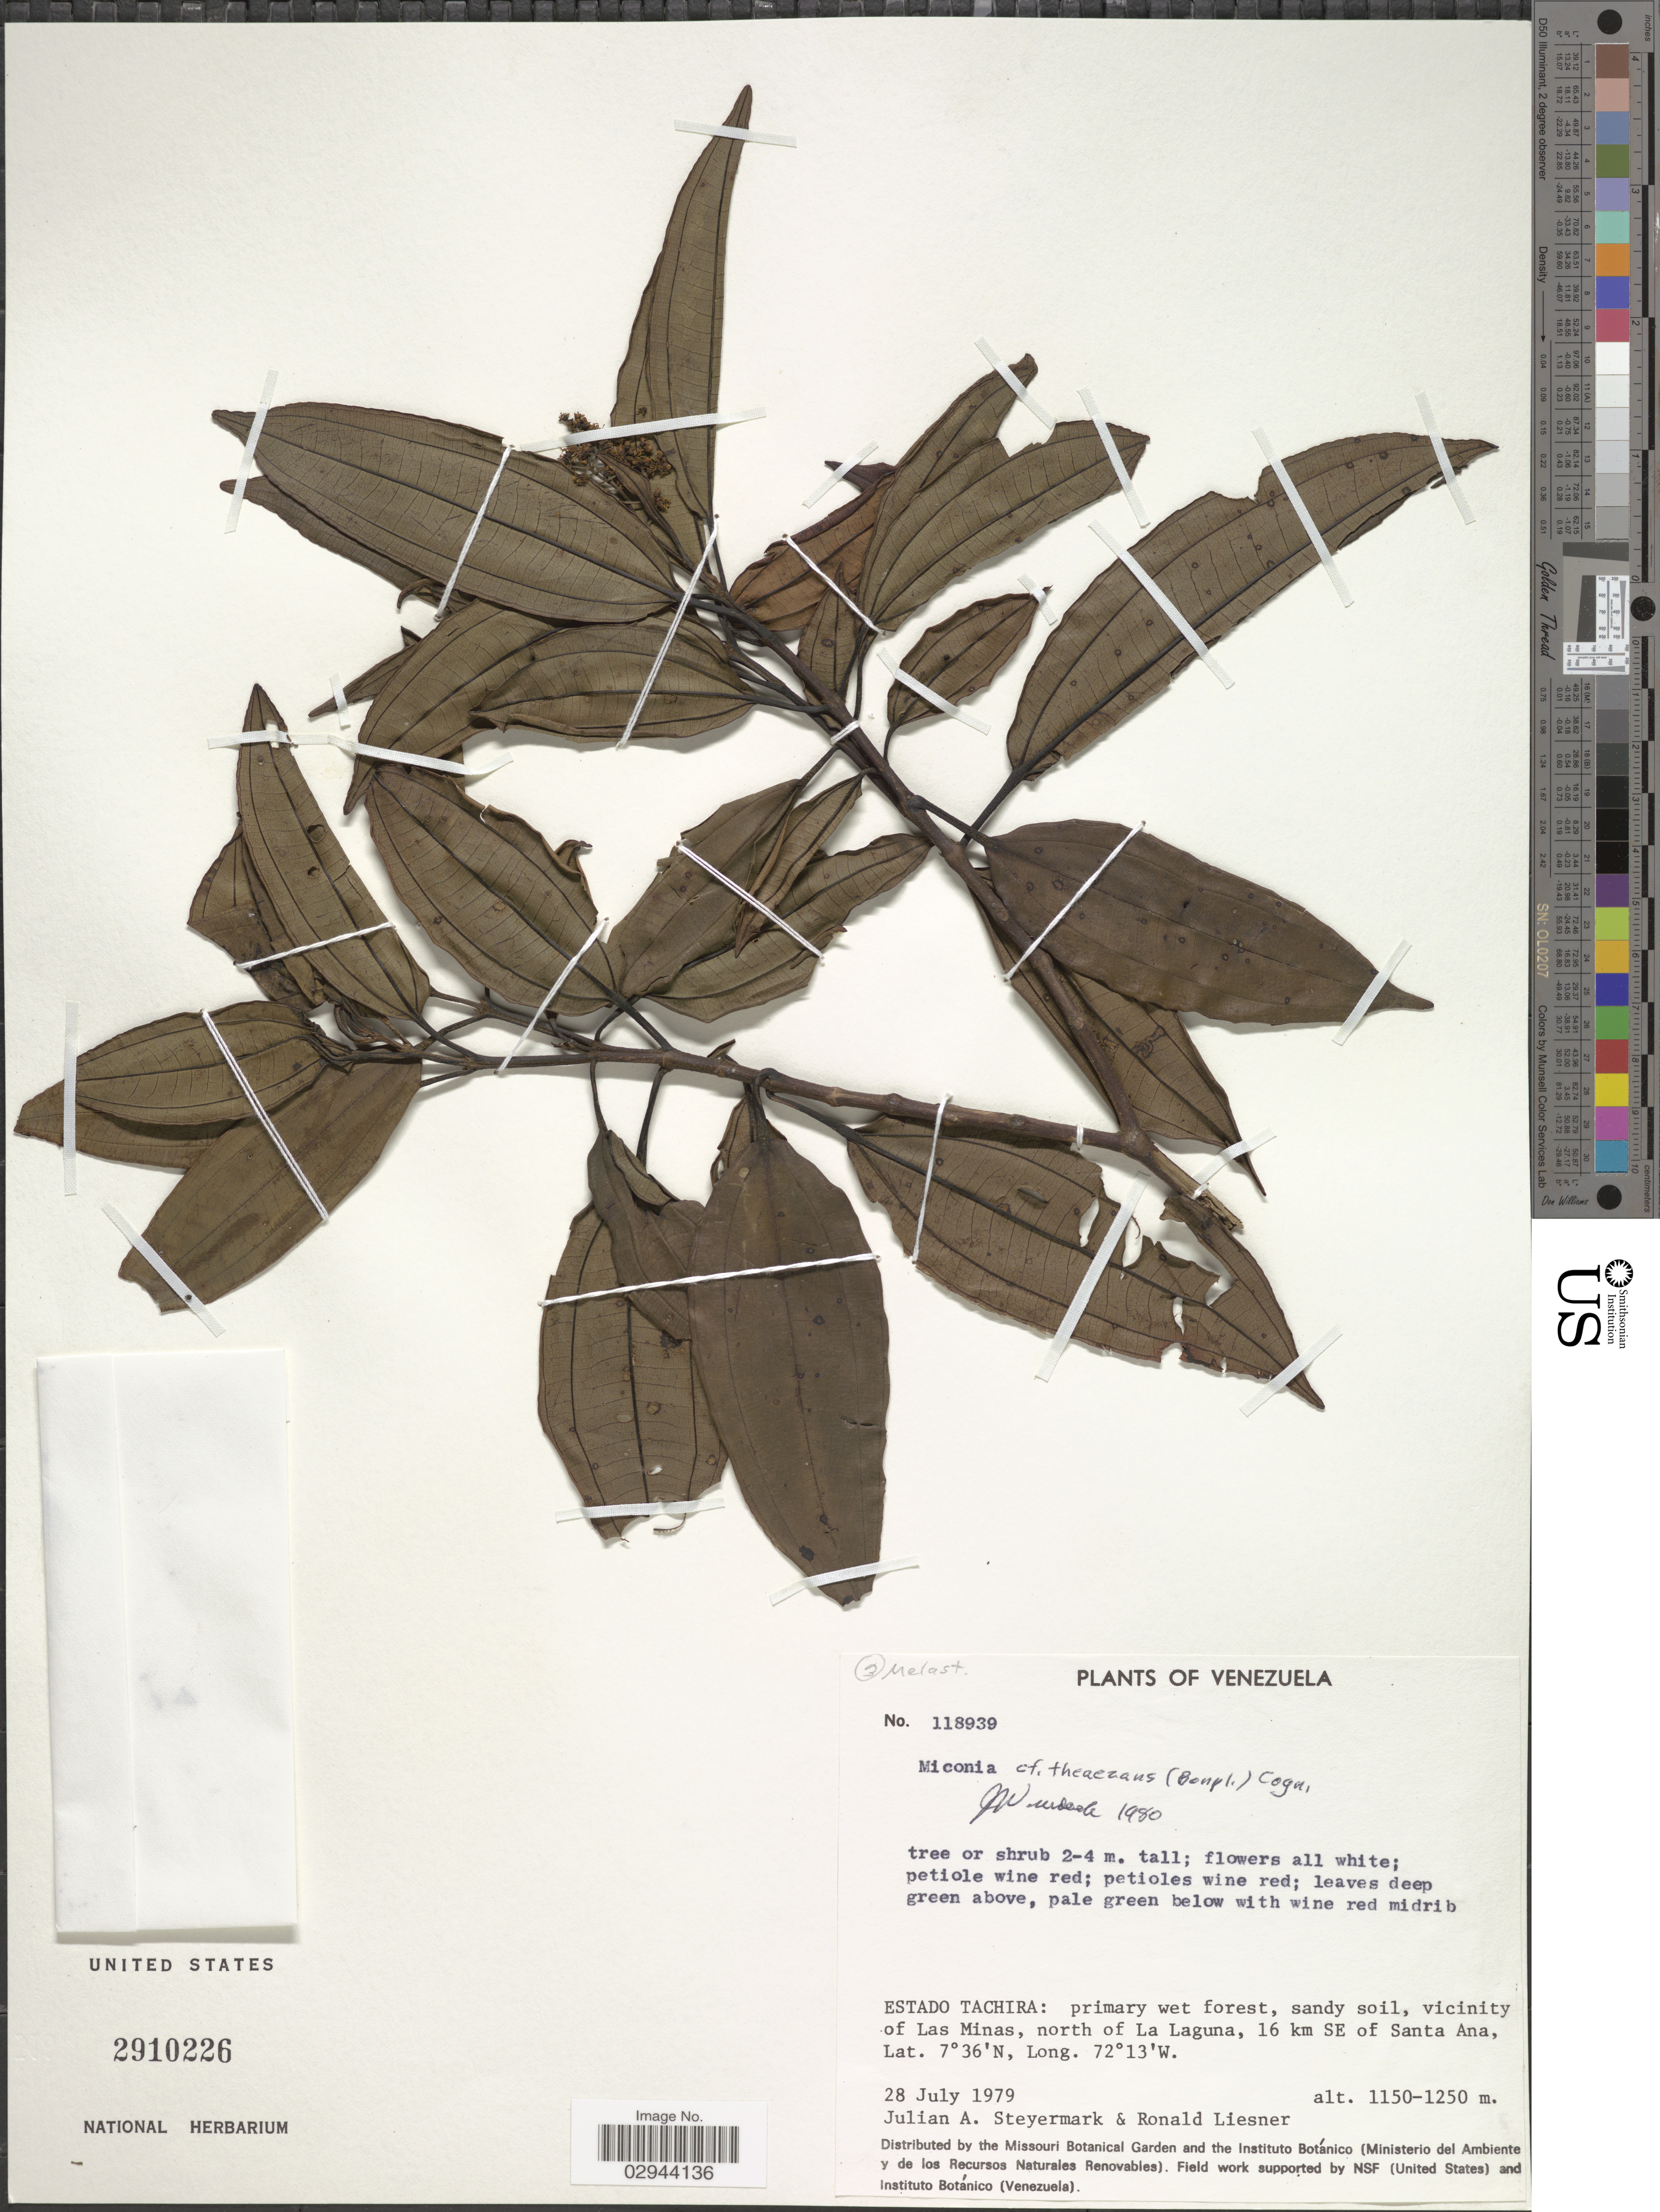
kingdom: Plantae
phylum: Tracheophyta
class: Magnoliopsida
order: Myrtales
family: Melastomataceae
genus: Miconia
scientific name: Miconia theizans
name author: (Bonpl.) Cogn.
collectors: J. Steyermark & R. L. Liesner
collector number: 118939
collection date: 1979-07-28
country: Venezuela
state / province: Tachira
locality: Primary wet forest, sandy soil, vicinity of Las Minas, north of La Laguna, 16 km SE of Santa Ana.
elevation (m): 1150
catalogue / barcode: US 2910226